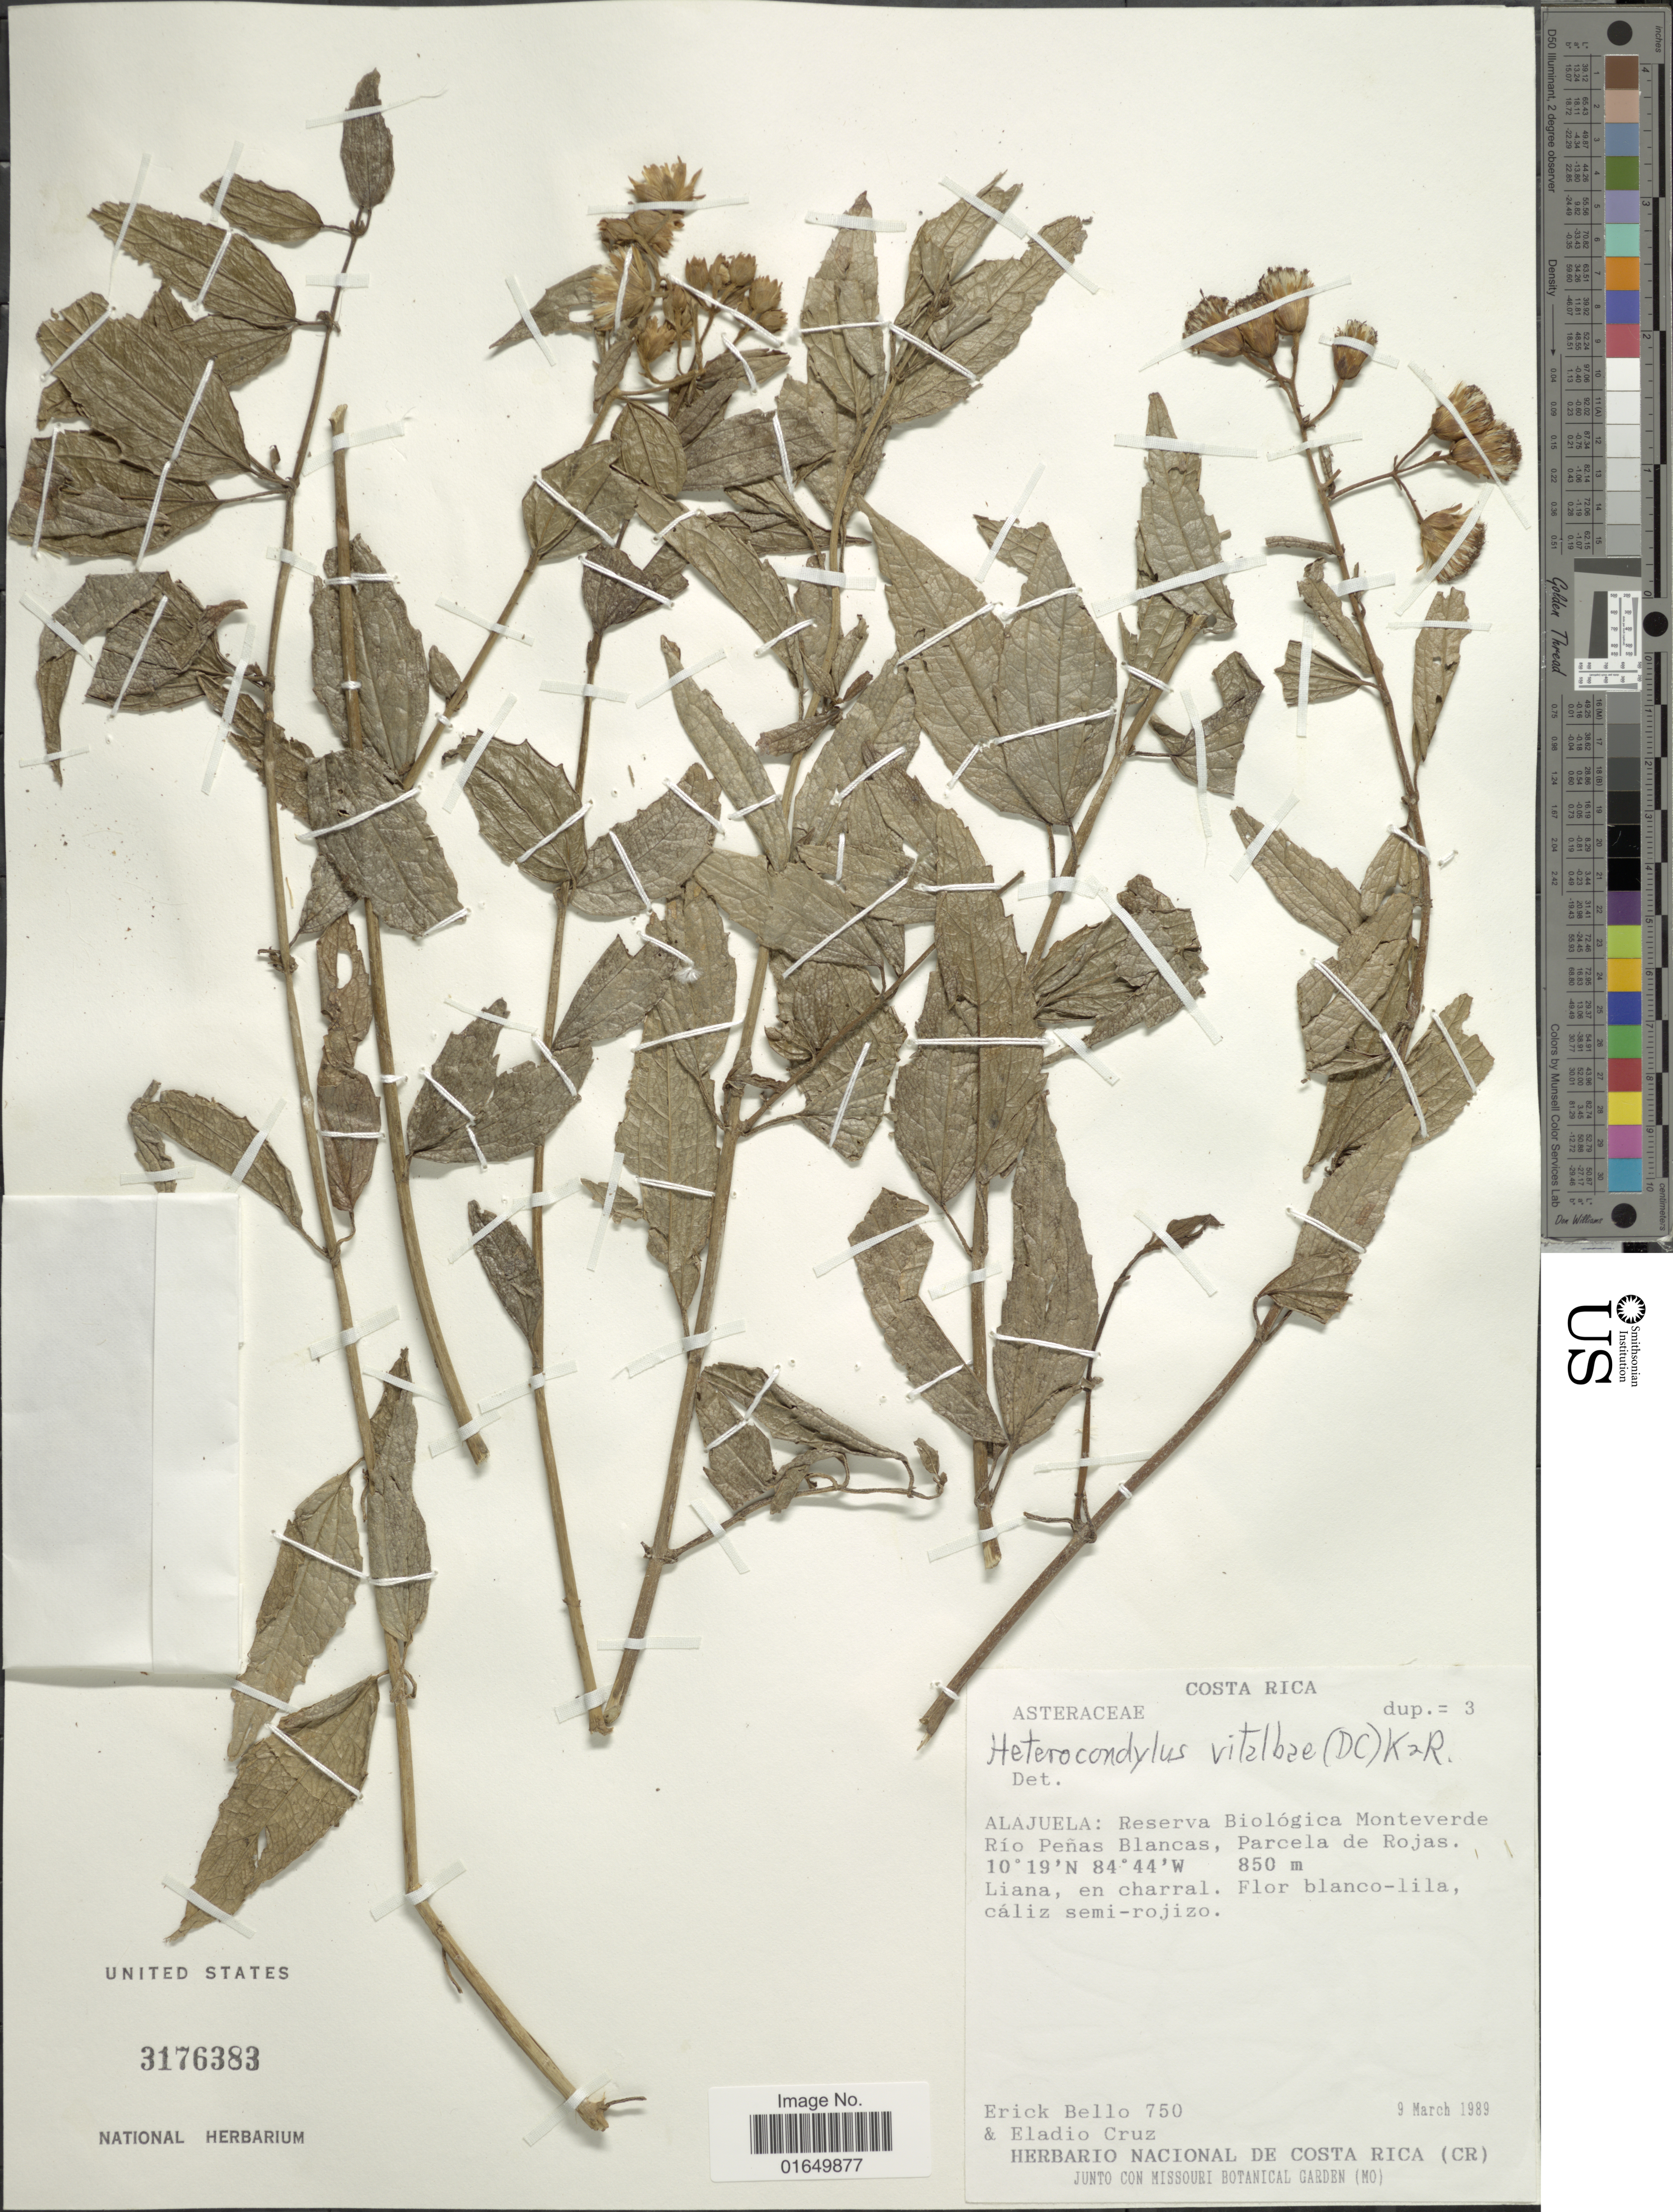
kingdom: Plantae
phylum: Tracheophyta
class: Magnoliopsida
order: Asterales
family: Asteraceae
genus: Heterocondylus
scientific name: Heterocondylus vitalbae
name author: (DC.) R.M. King & H. Rob.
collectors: E. Bello C. & E. Cruz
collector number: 750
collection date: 1989-03-09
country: Costa Rica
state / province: Alajuela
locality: Reserva Biológica Monteverde Río Peñas Blancas, Parcela de Rojas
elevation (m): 850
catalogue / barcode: US 3176383